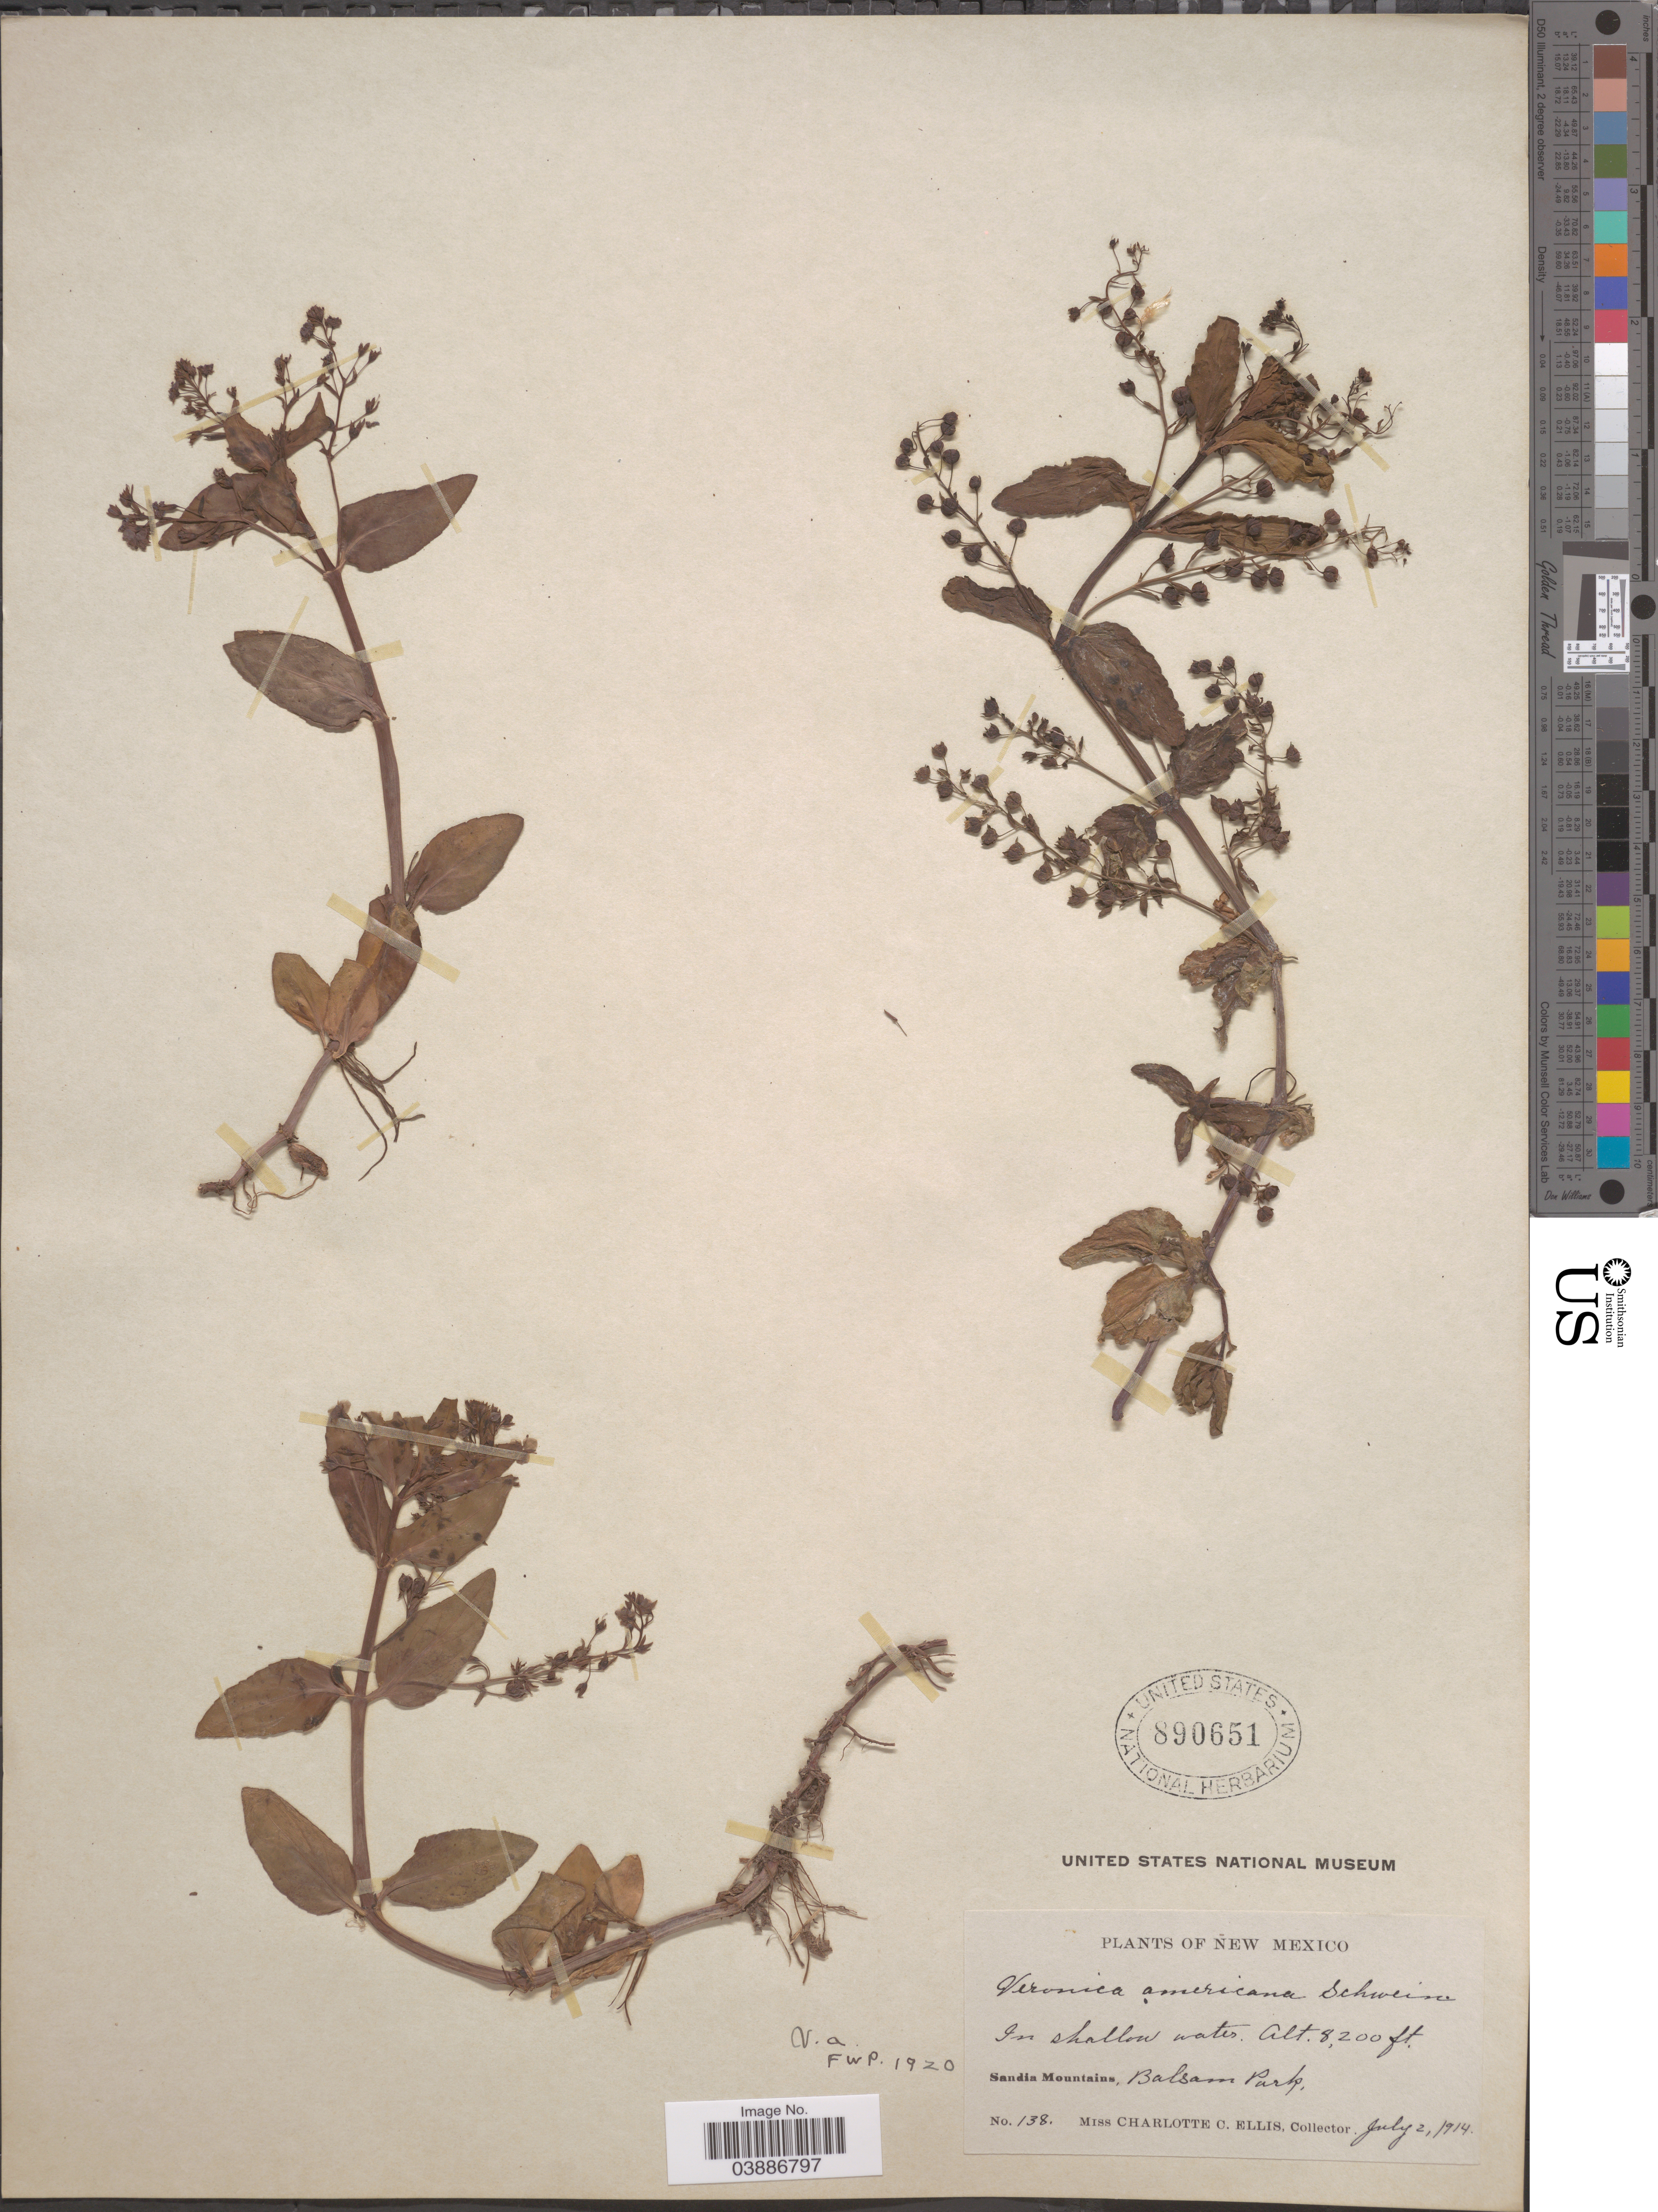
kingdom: Plantae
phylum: Tracheophyta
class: Magnoliopsida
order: Lamiales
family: Plantaginaceae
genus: Veronica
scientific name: Veronica americana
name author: Schwein. ex Benth.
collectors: C. C. Ellis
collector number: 138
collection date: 1914-07-02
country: United States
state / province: New Mexico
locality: Sandia Mountains, Balsam Park.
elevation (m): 2499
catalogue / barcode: US 890654